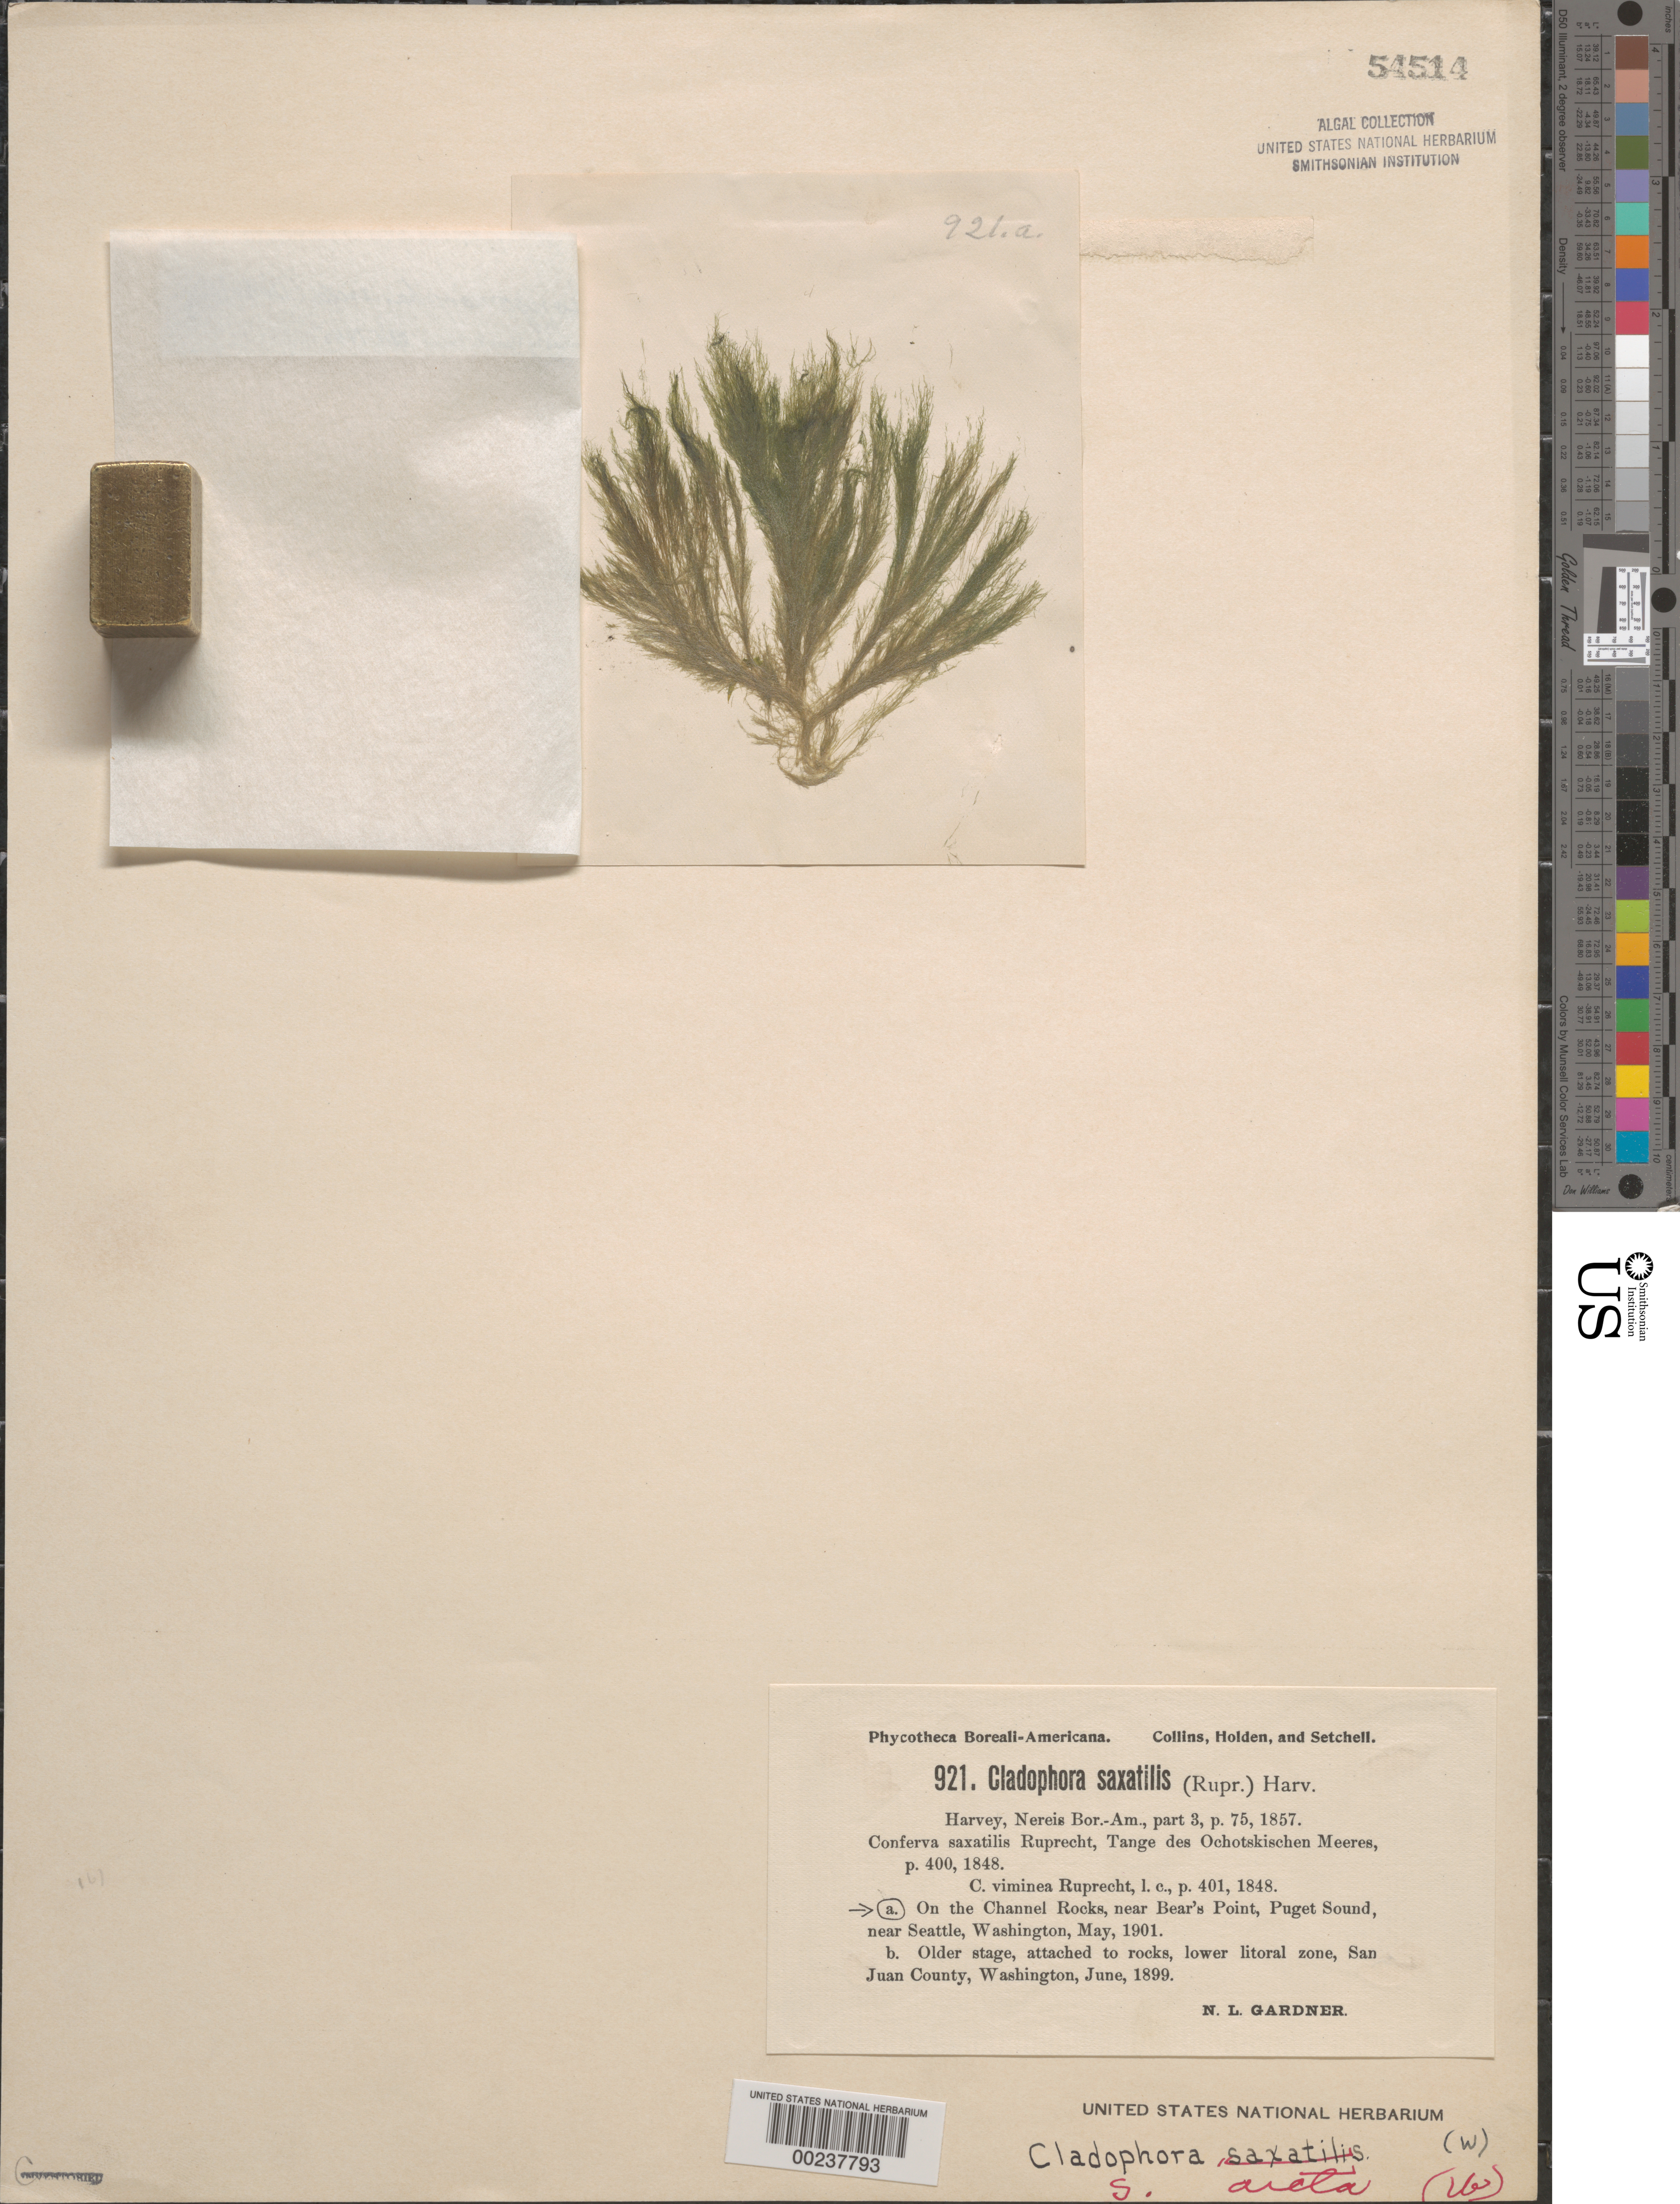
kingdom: Plantae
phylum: Chlorophyta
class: Ulvophyceae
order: Ulotrichales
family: Ulotrichaceae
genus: Acrosiphonia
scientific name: Acrosiphonia arcta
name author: (Dillwyn) Gain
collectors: N. Gardner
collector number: PB-A 921a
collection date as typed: Jun 1899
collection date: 1899-06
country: United States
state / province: Washington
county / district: King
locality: Puget Sound near Seattle, Channel Rocks, near Bear's Point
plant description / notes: Collins, Holden & Setchell, Phycotheca Boreali-Americana, as Cladophora saxatilis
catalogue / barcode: US 54514